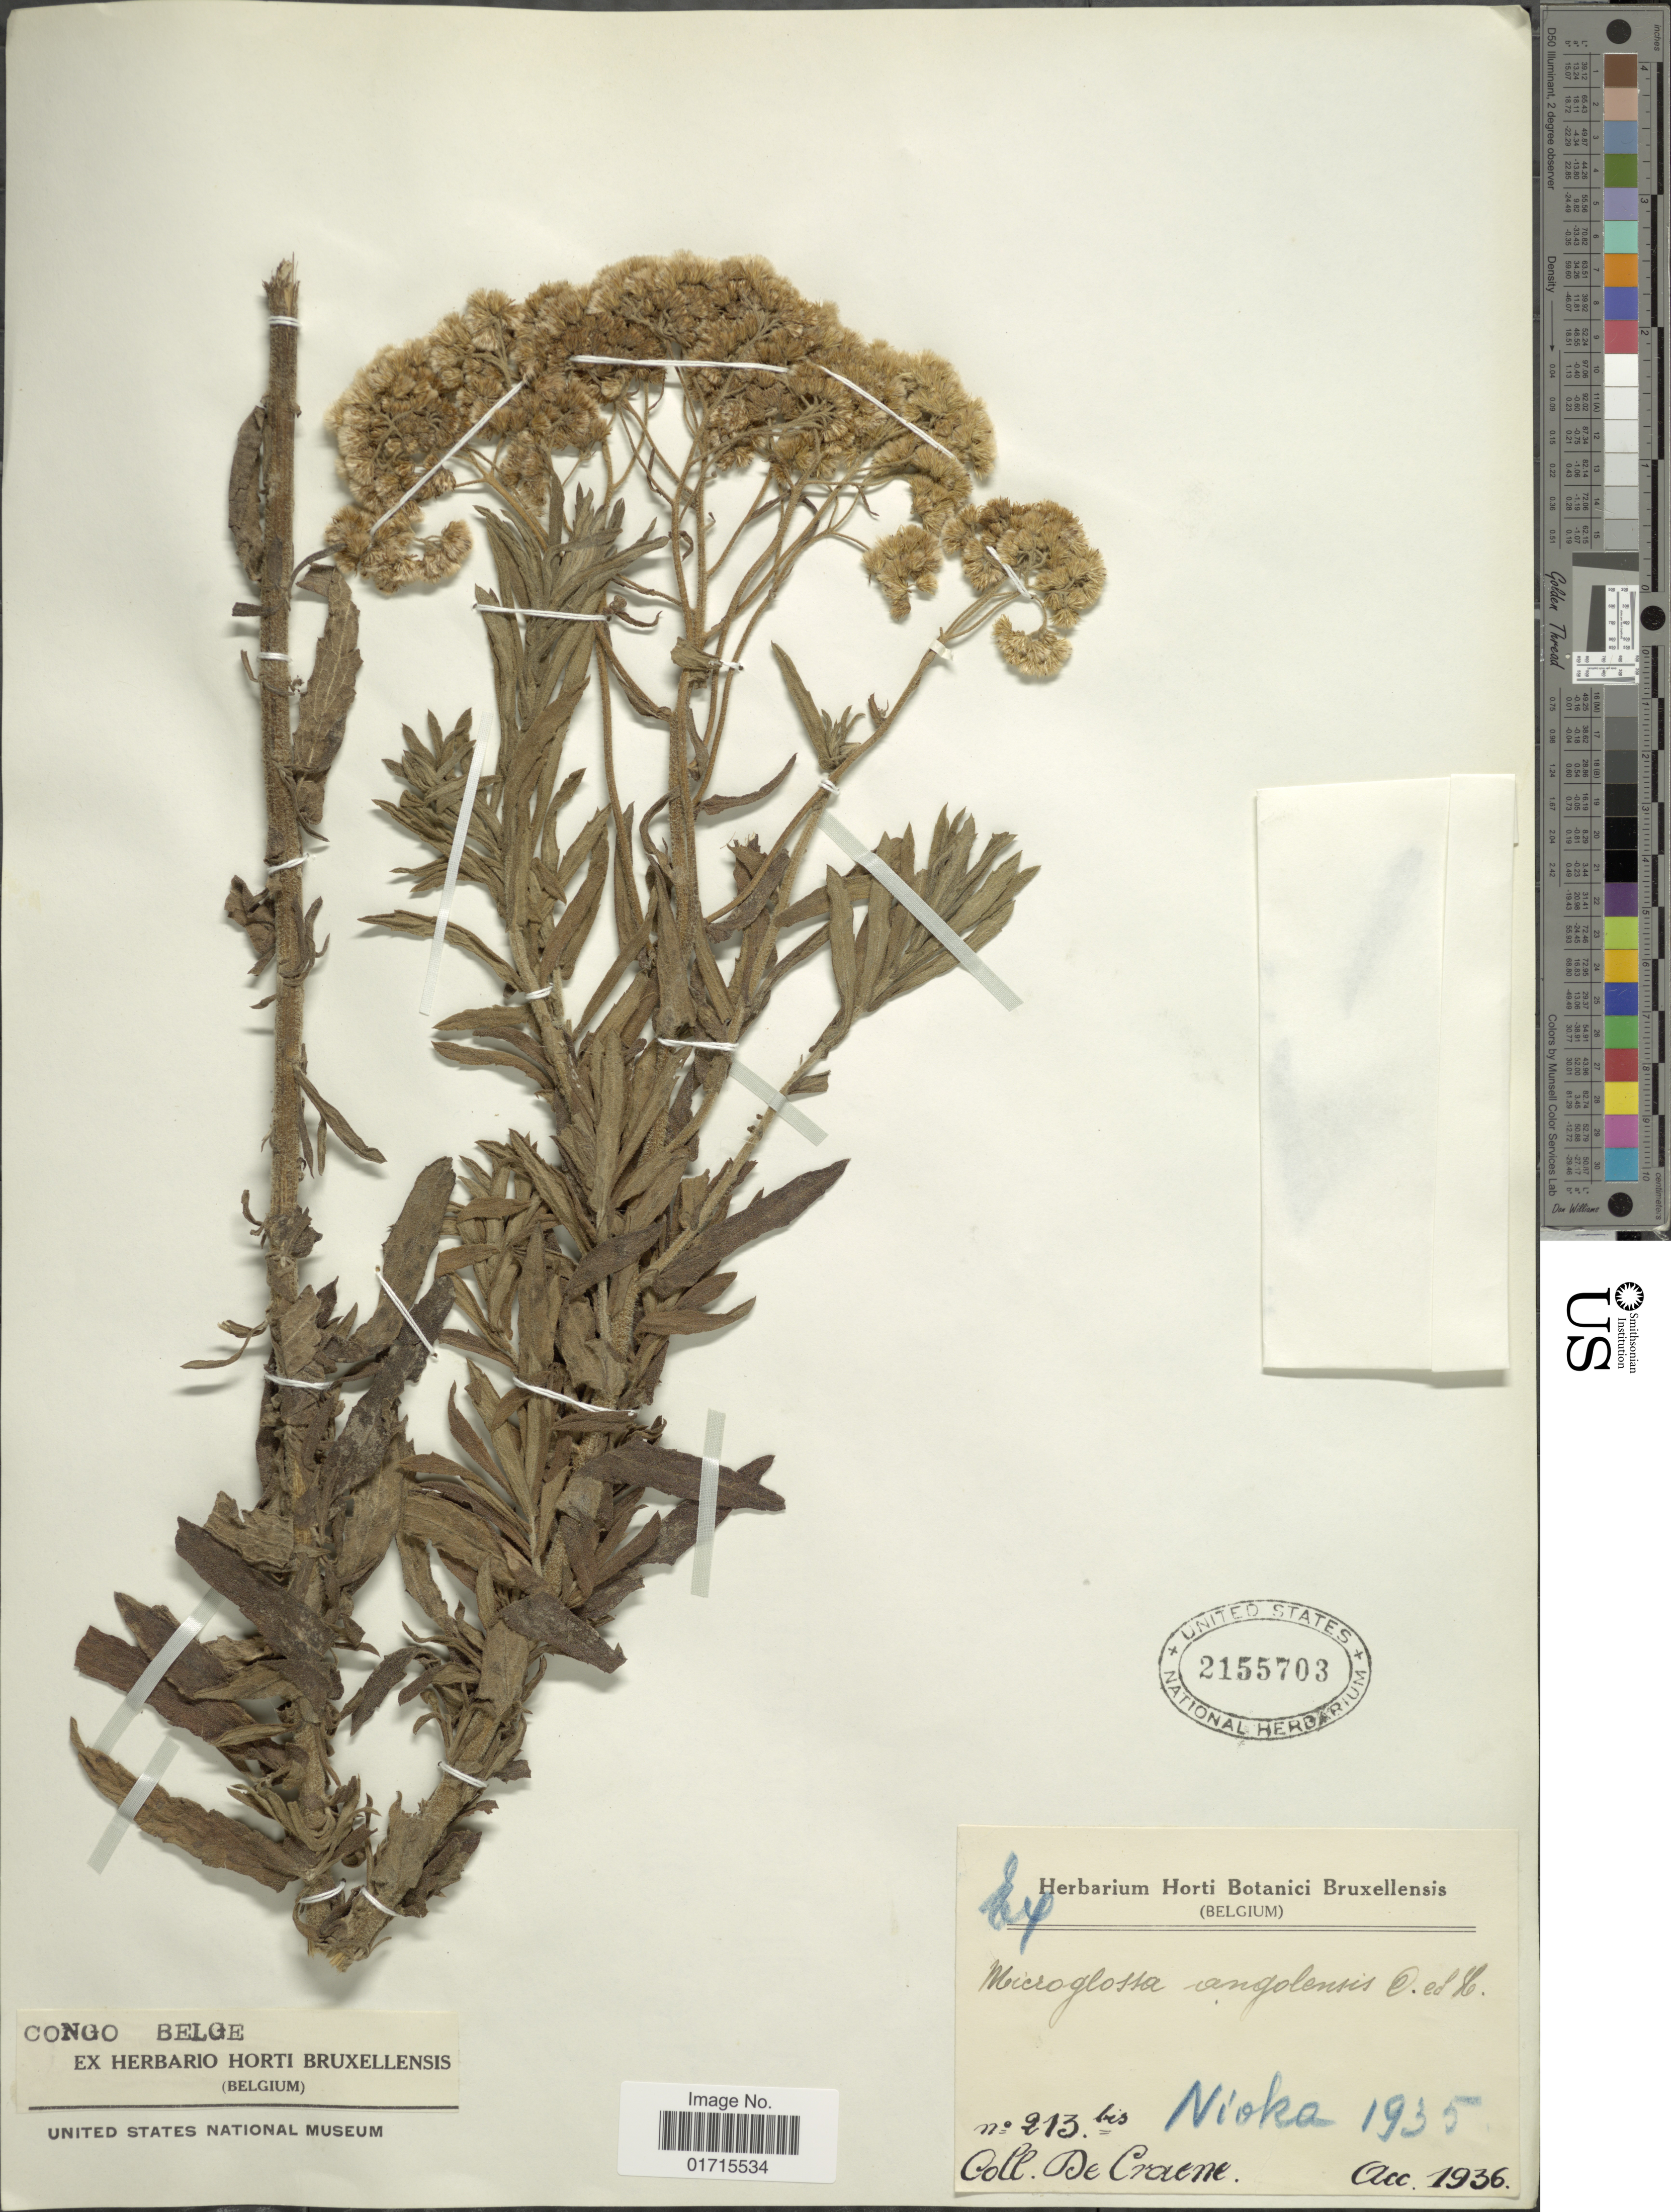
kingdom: Plantae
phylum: Tracheophyta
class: Magnoliopsida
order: Asterales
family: Asteraceae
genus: Microglossa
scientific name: Microglossa angolensis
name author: Oliv. & Hiern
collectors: A. De Craene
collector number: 213bis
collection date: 1936-10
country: Congo, Democratic Republic of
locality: Nioka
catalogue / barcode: US 2155703